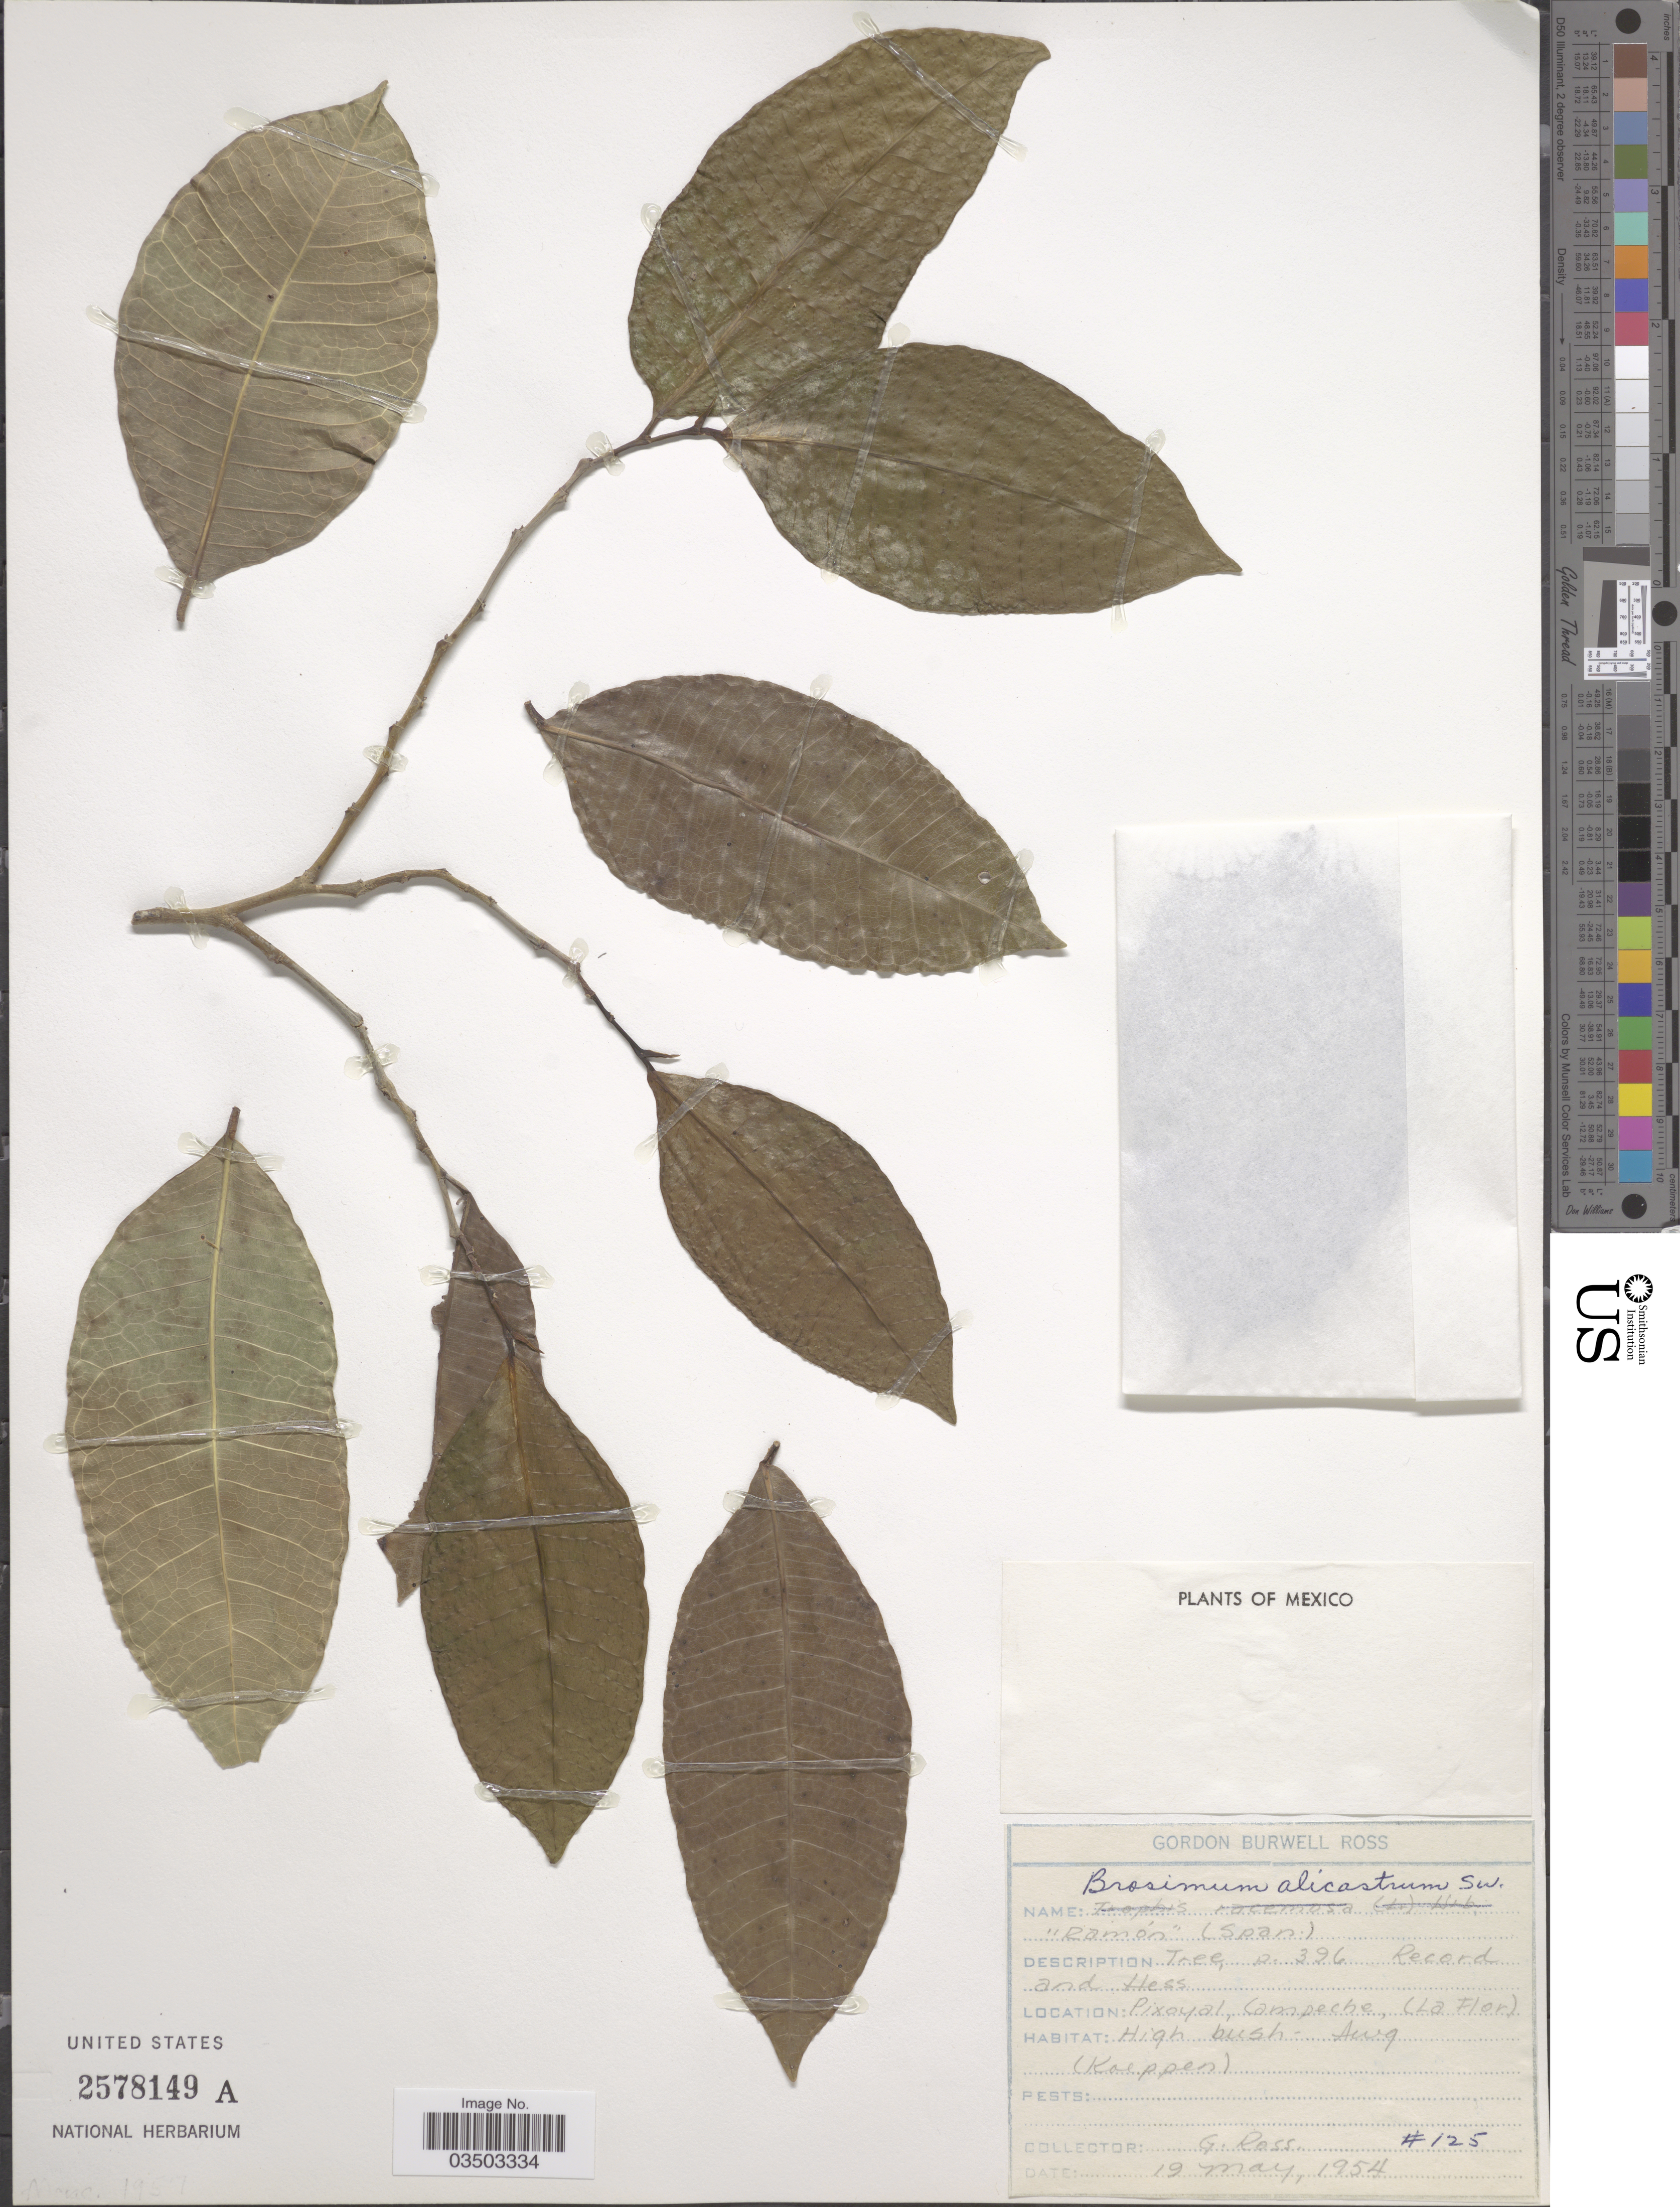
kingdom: Plantae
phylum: Tracheophyta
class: Magnoliopsida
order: Rosales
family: Moraceae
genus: Brosimum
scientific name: Brosimum alicastrum subsp. alicastrum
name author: Sw.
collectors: G. Ross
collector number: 125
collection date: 1954-05-19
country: Mexico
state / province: Campeche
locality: Pixoyal, Campeche, (La Flor).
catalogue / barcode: US 2578149A